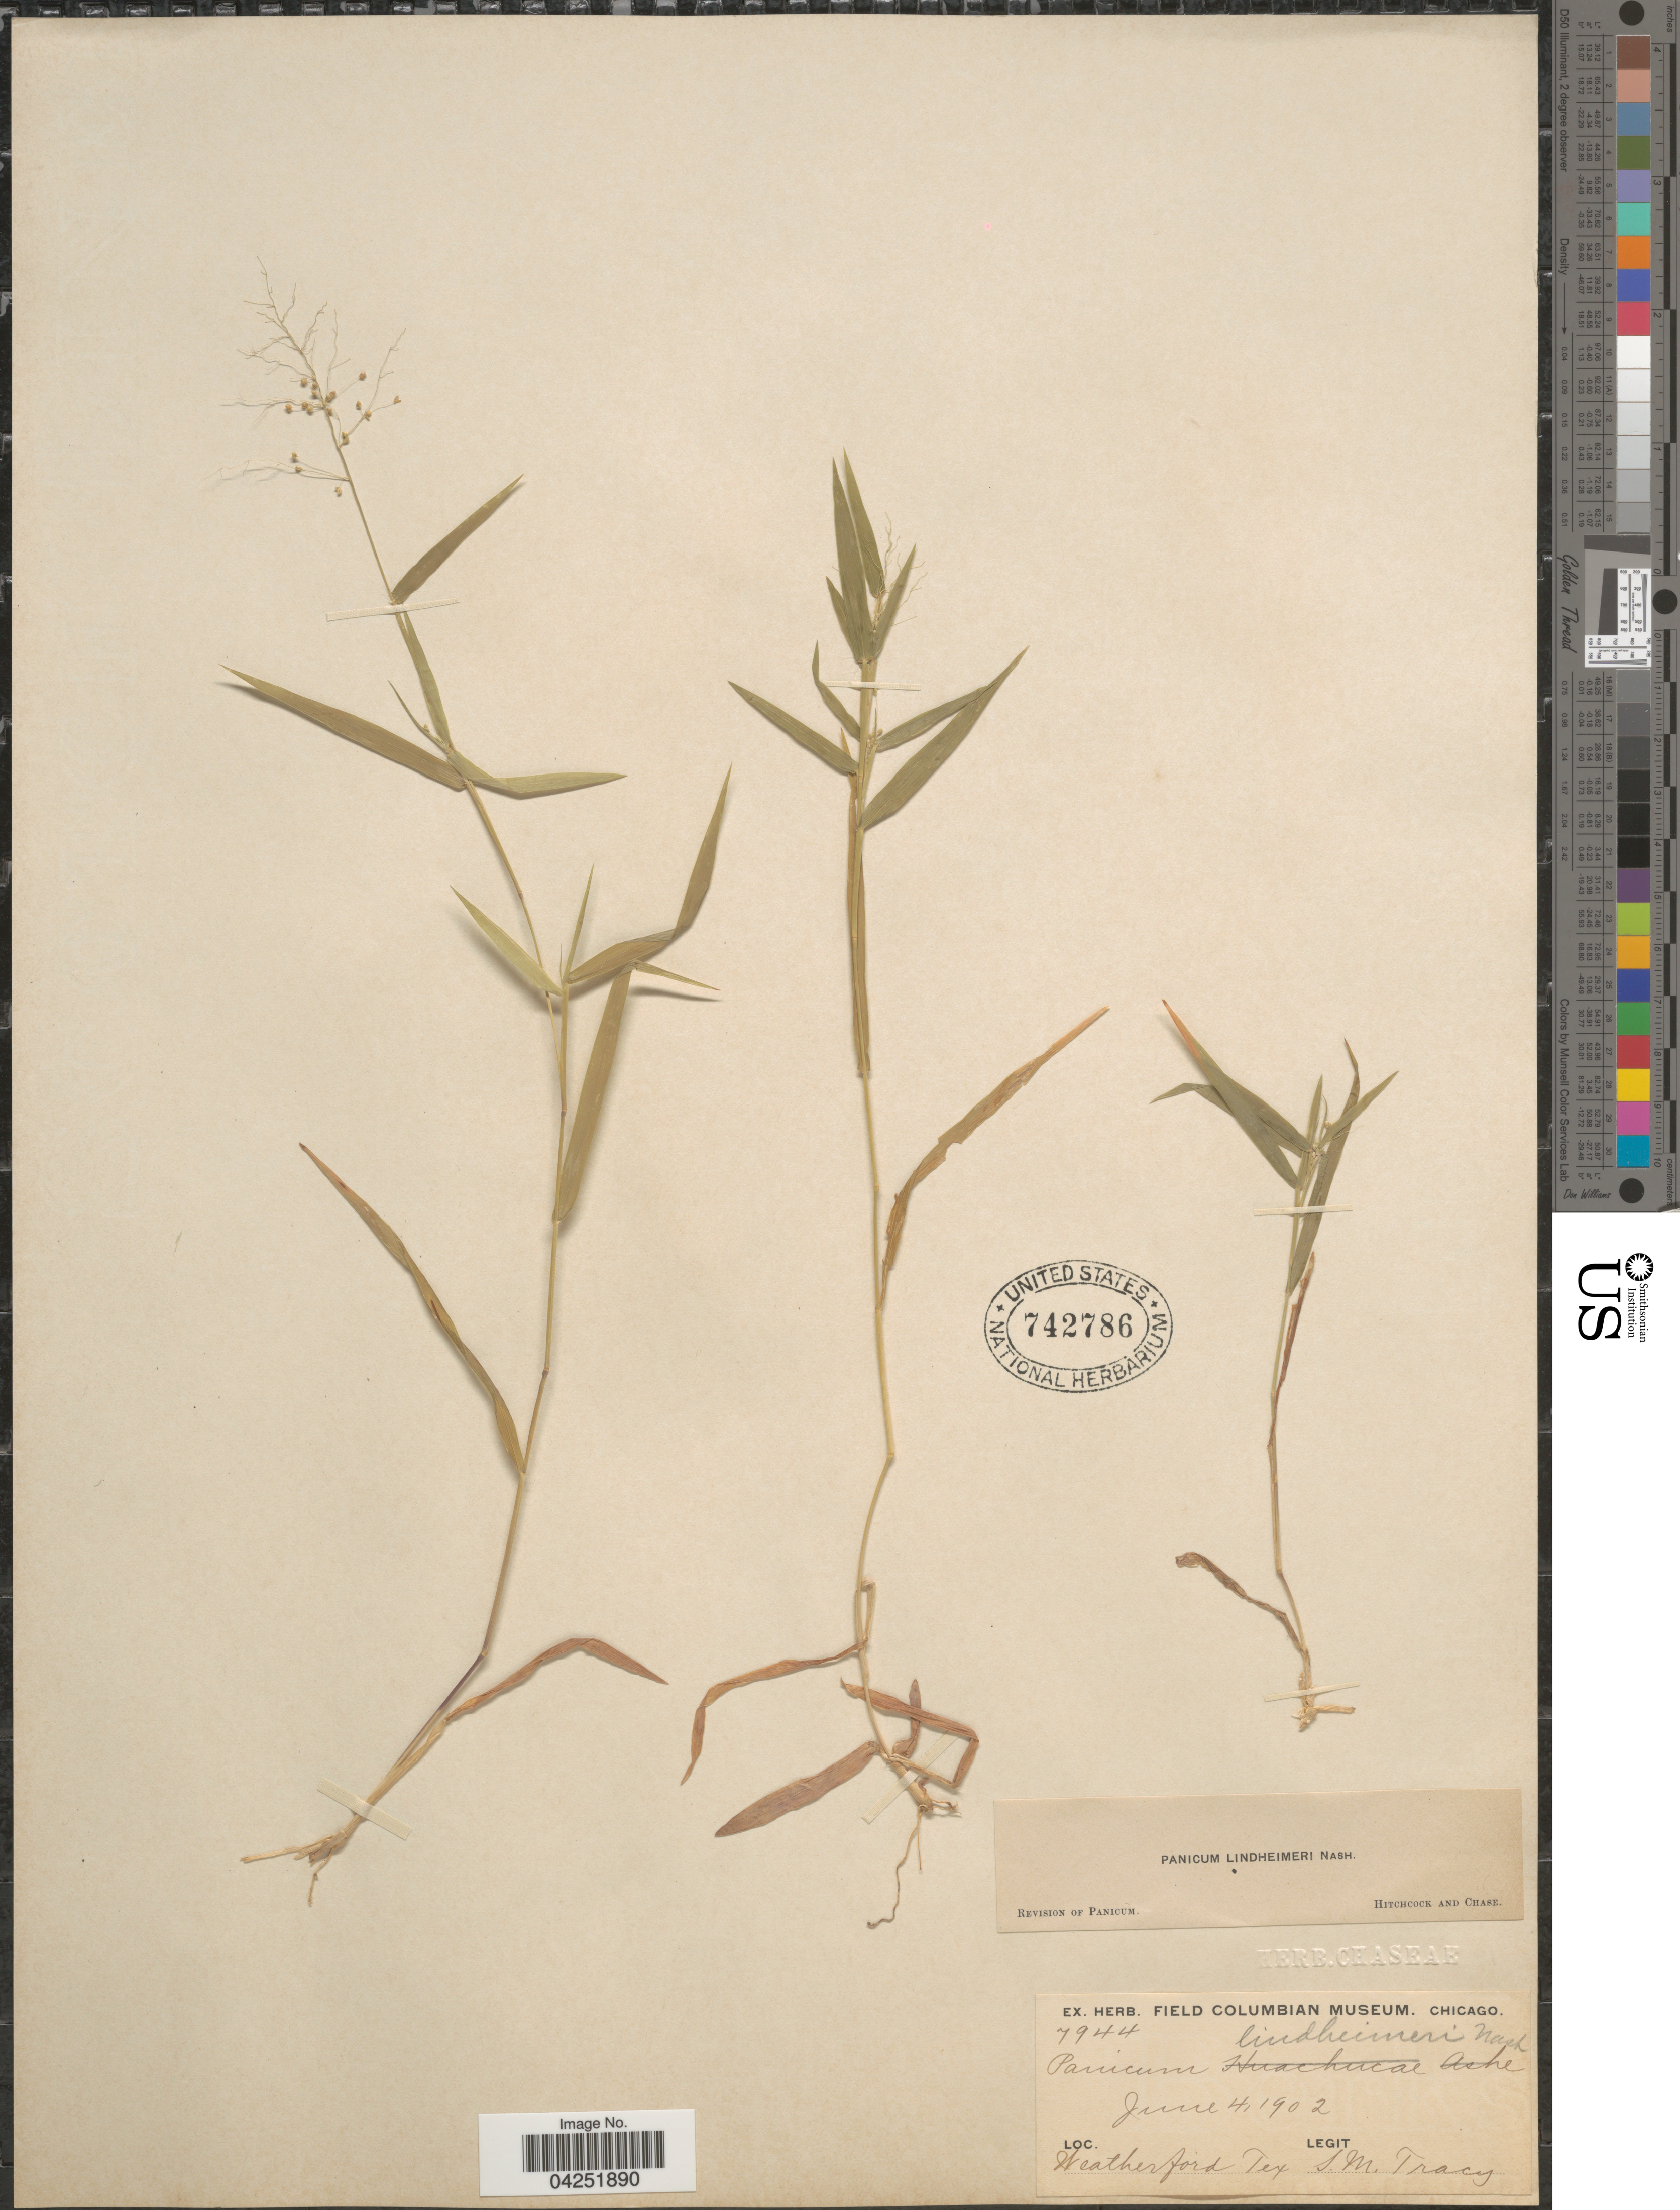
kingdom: Plantae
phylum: Tracheophyta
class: Liliopsida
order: Poales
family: Poaceae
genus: Dichanthelium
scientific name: Dichanthelium acuminatum var. lindheimeri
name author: (Nash) Gould & C.A. Clark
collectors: S. M. Tracy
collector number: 7944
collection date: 1902-06-04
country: United States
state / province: Texas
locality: Weatherford.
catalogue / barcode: US 742786